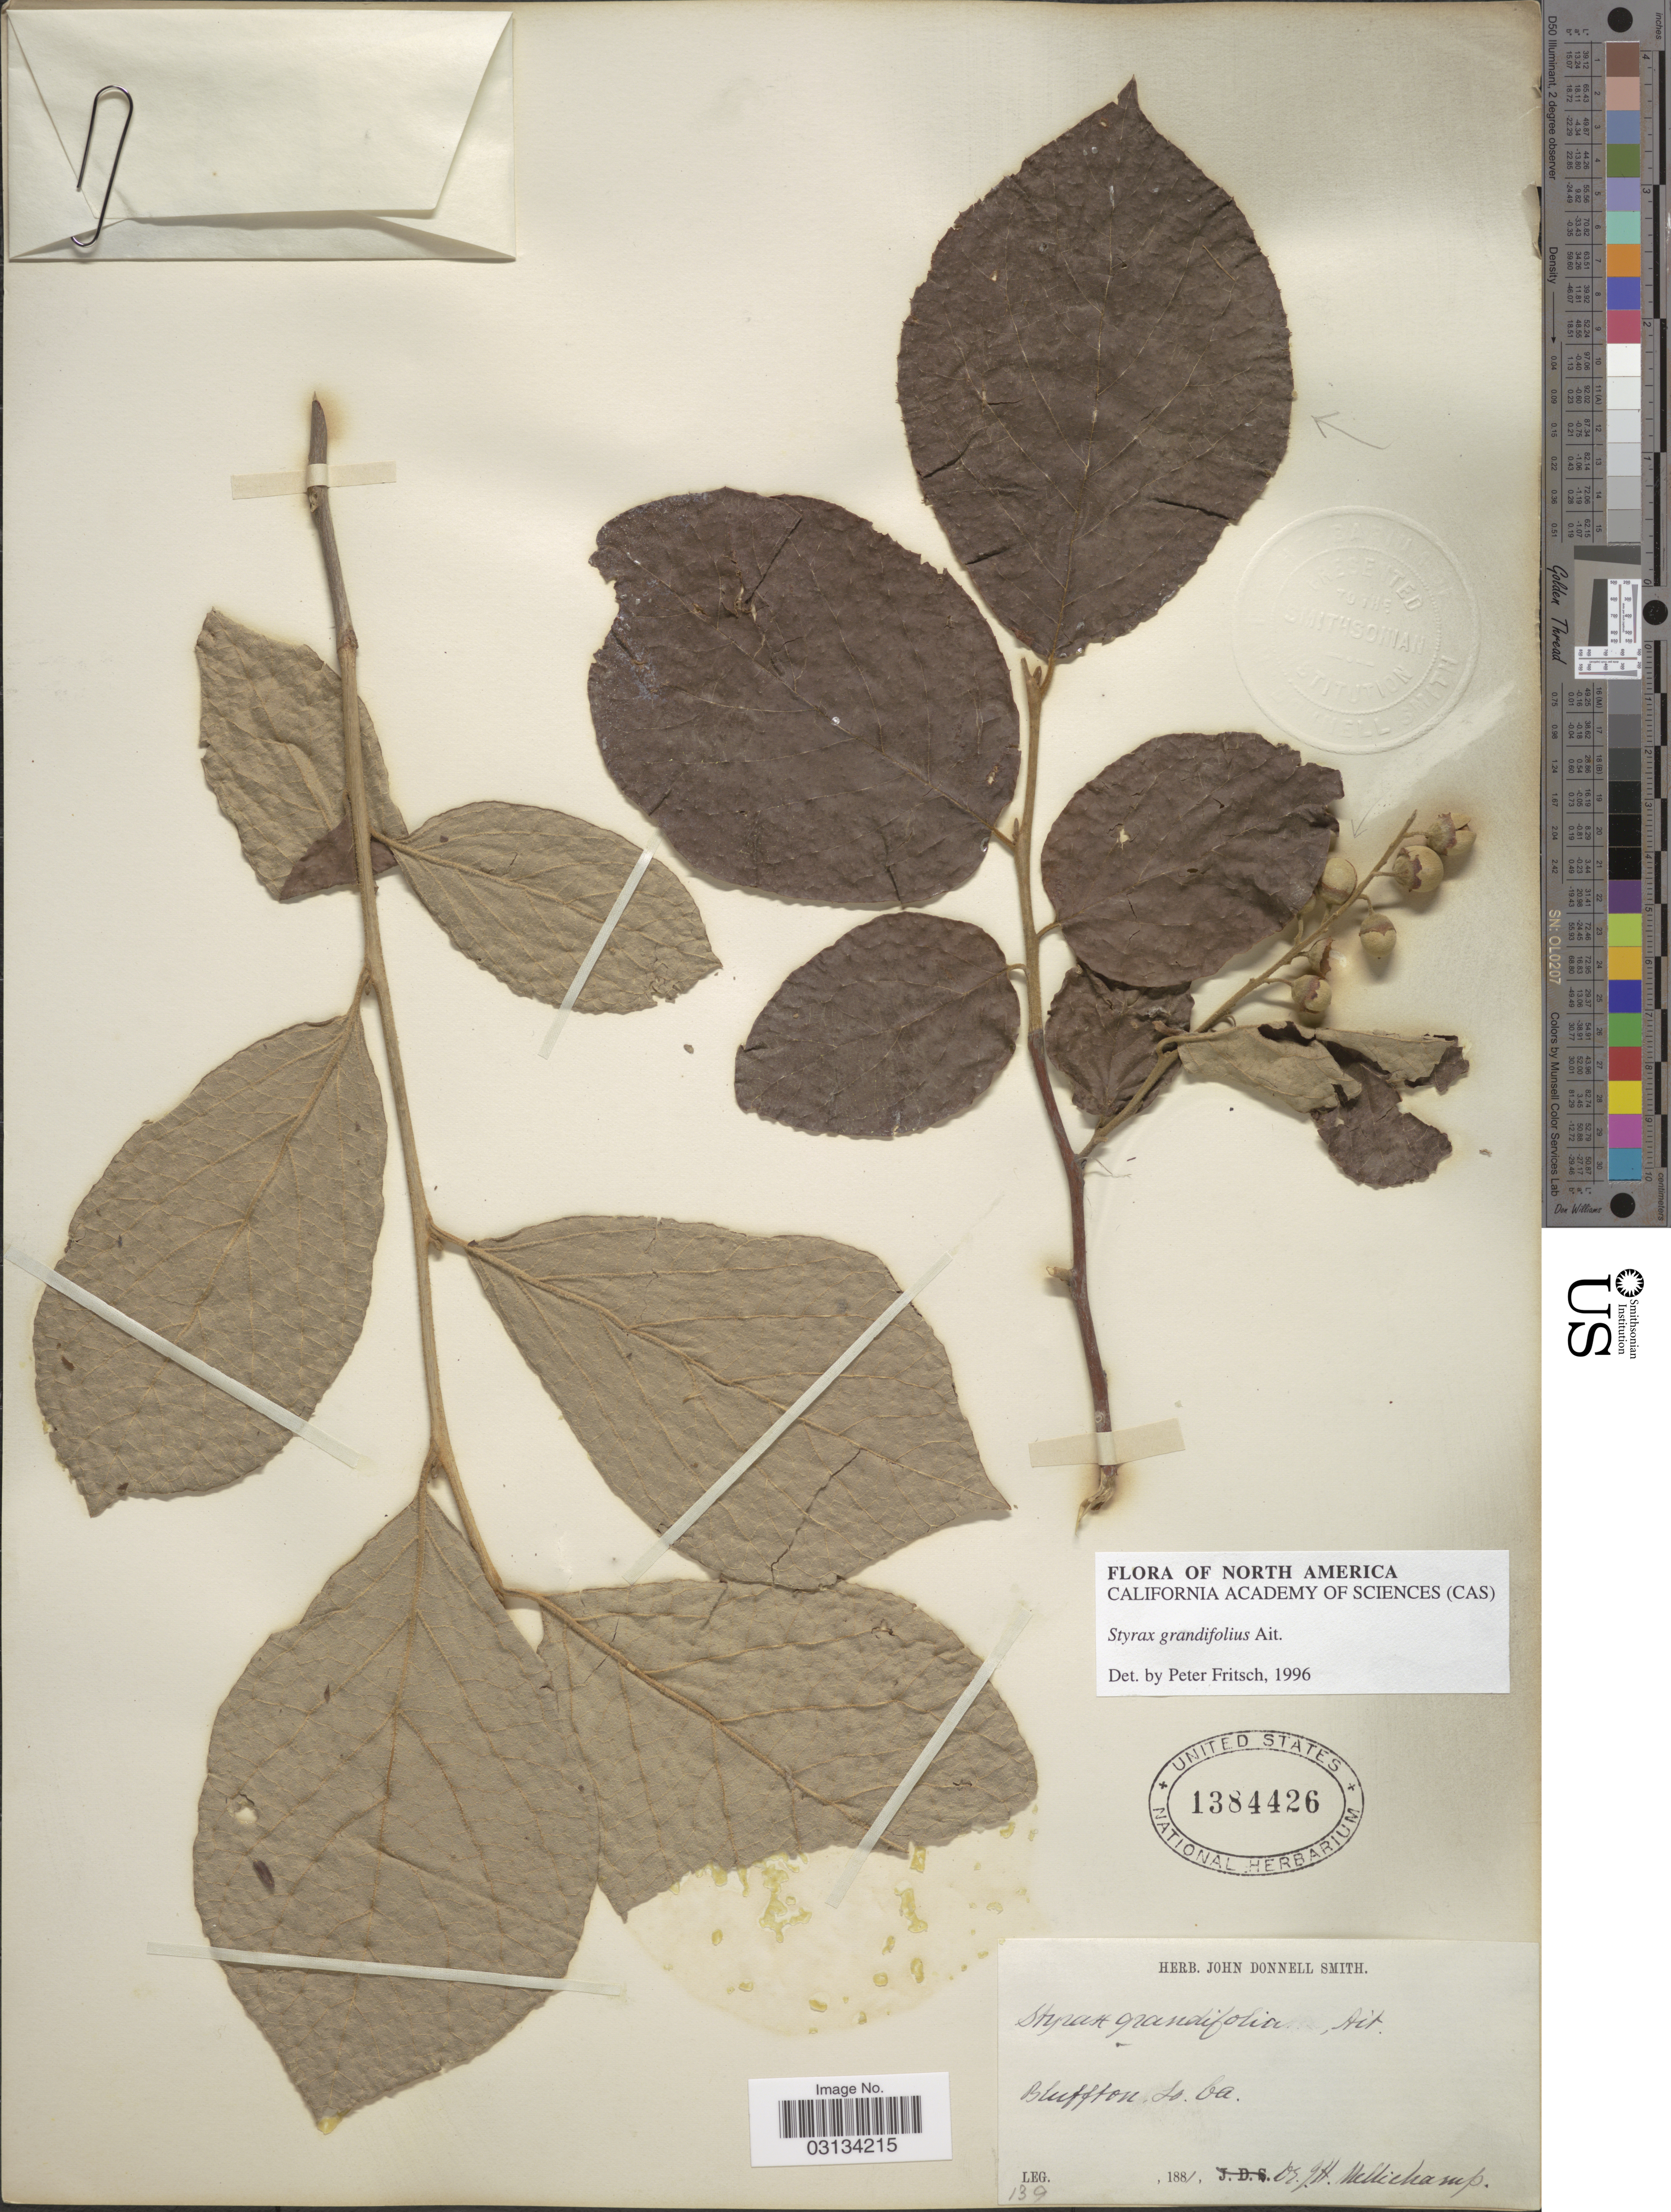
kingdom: Plantae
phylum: Tracheophyta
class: Magnoliopsida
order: Ericales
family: Styracaceae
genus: Styrax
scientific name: Styrax grandifolius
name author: Aiton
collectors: J. H. Mellichamp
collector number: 139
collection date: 1881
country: United States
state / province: South Carolina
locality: Bluffton, So. Car.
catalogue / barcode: US 1384426